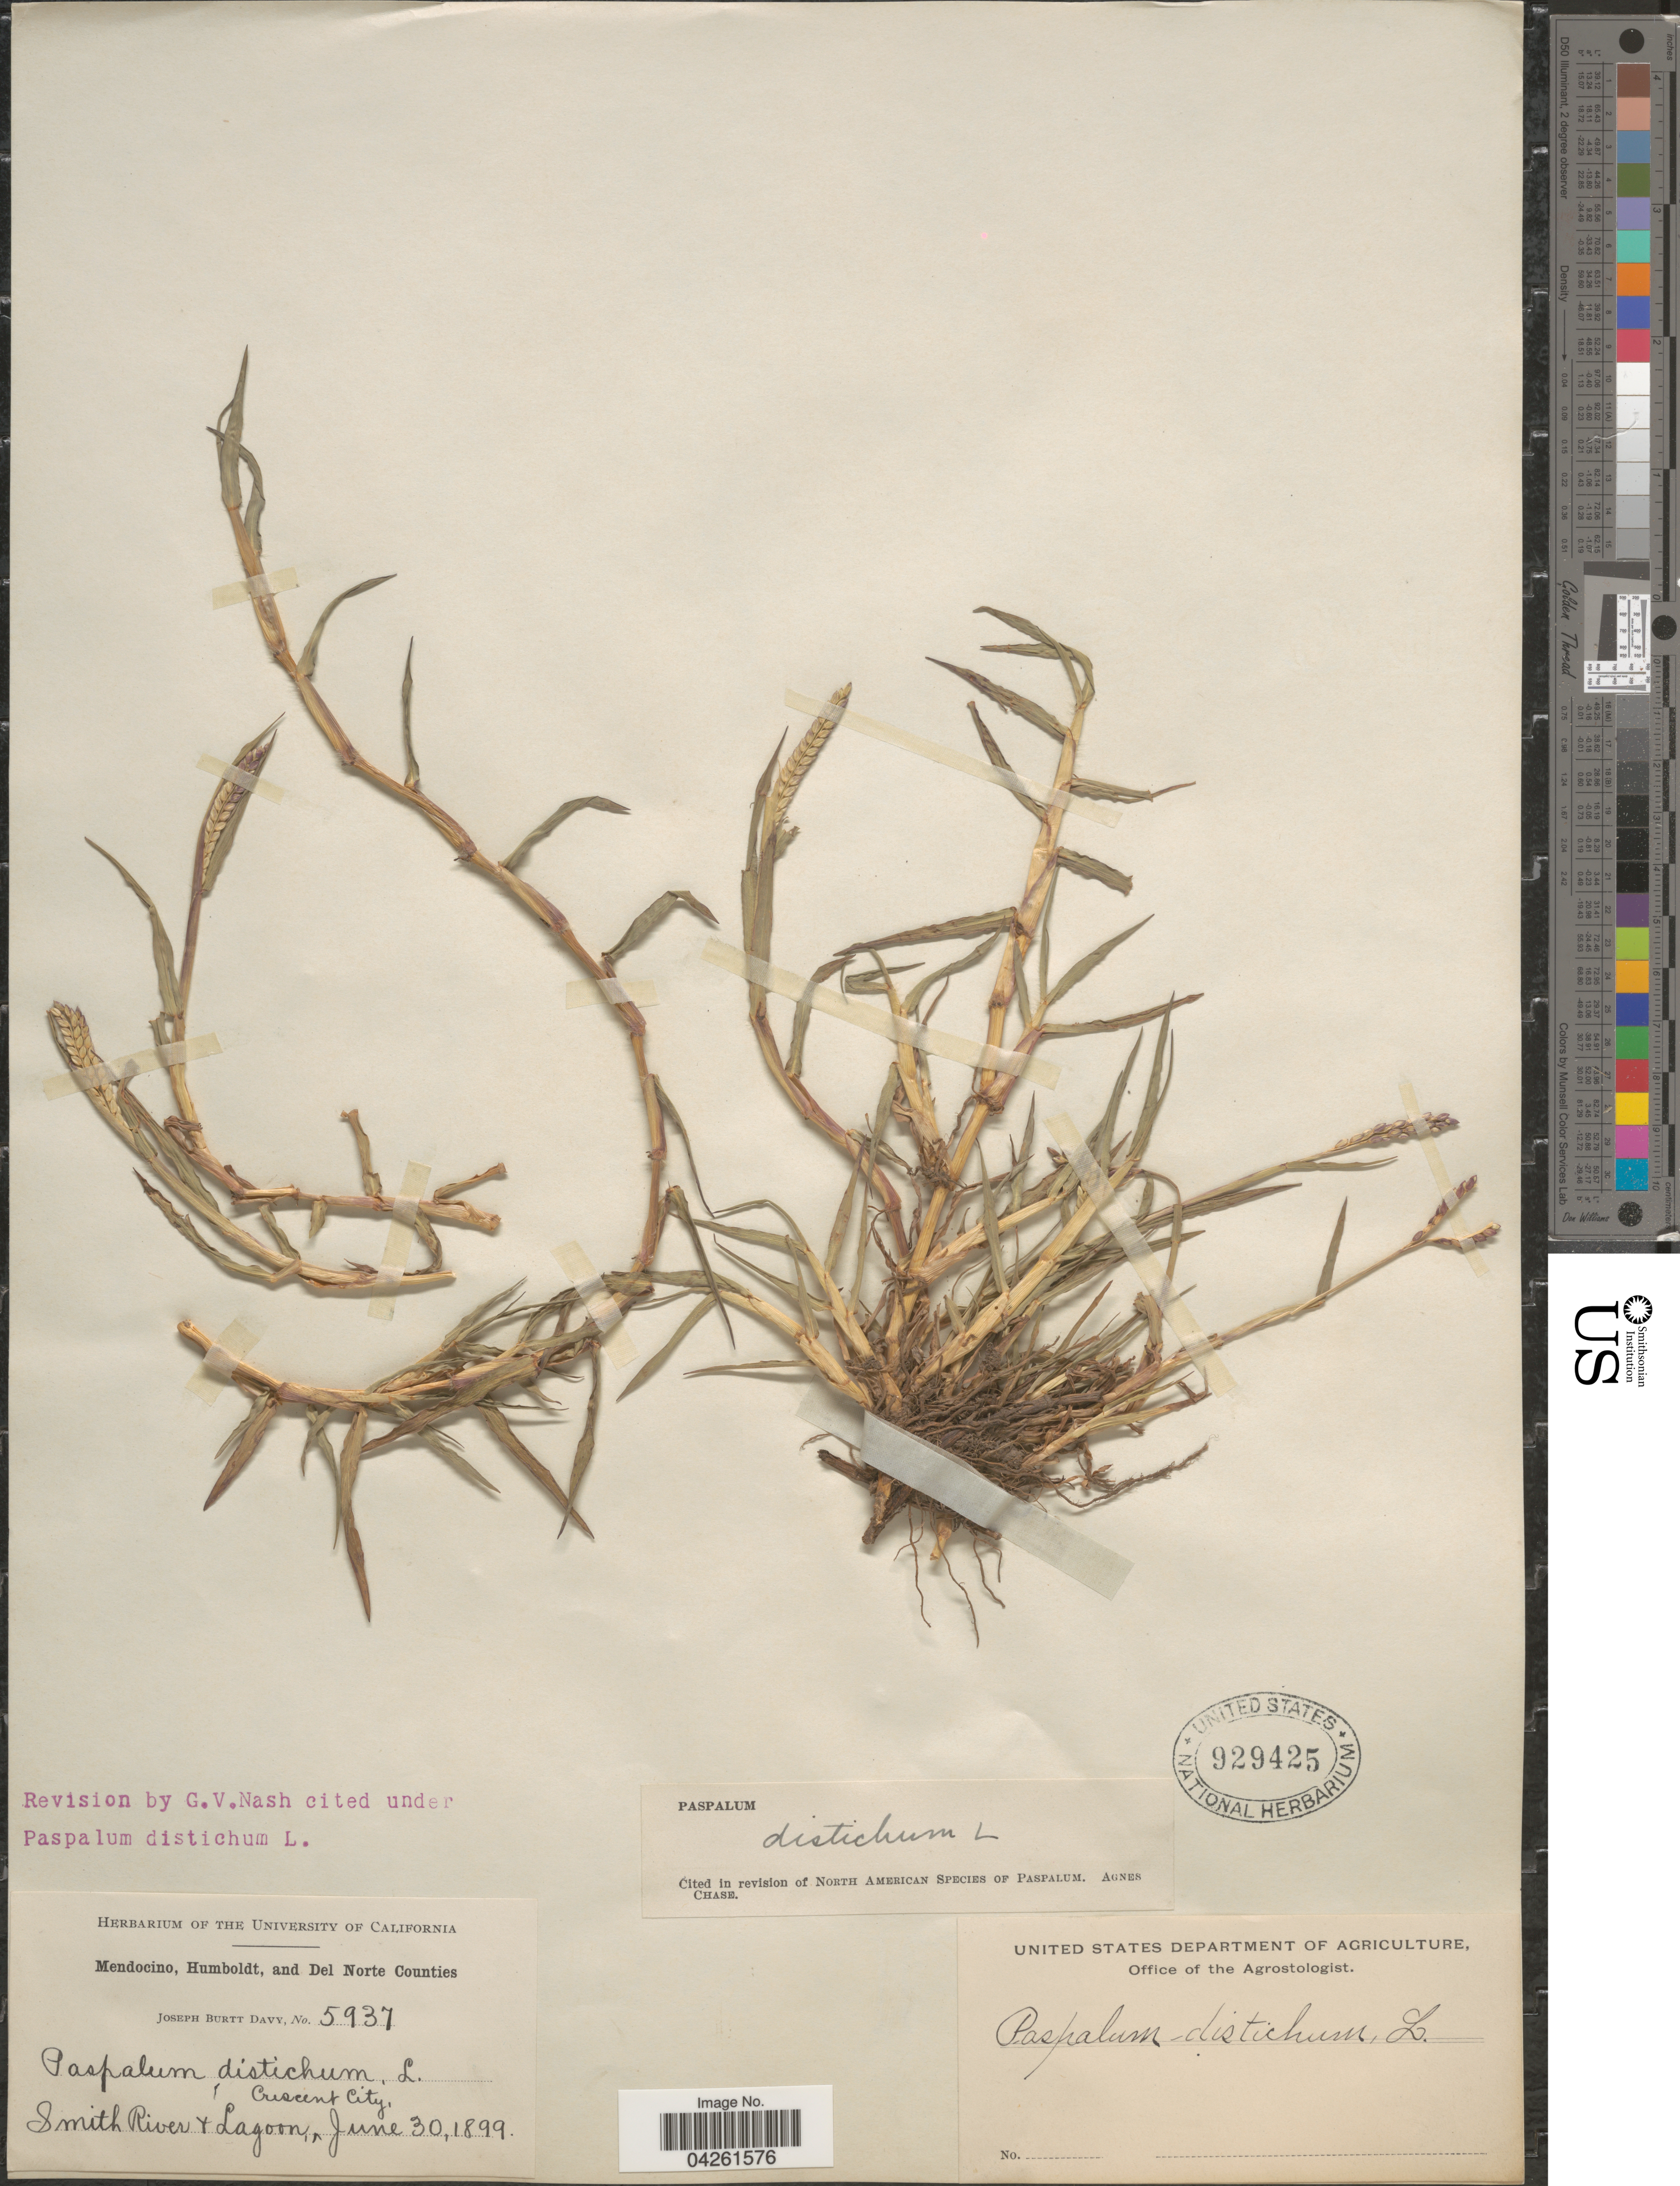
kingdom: Plantae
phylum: Tracheophyta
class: Liliopsida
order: Poales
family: Poaceae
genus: Paspalum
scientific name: Paspalum distichum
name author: L.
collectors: J. Burtt Davy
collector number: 5937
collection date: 1899-06-30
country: United States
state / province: California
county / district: Mendocino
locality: Mendocino, Humboldt, and Del Norte Counties. Crescent City, Smith River & Lagoon.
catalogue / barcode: US 929425